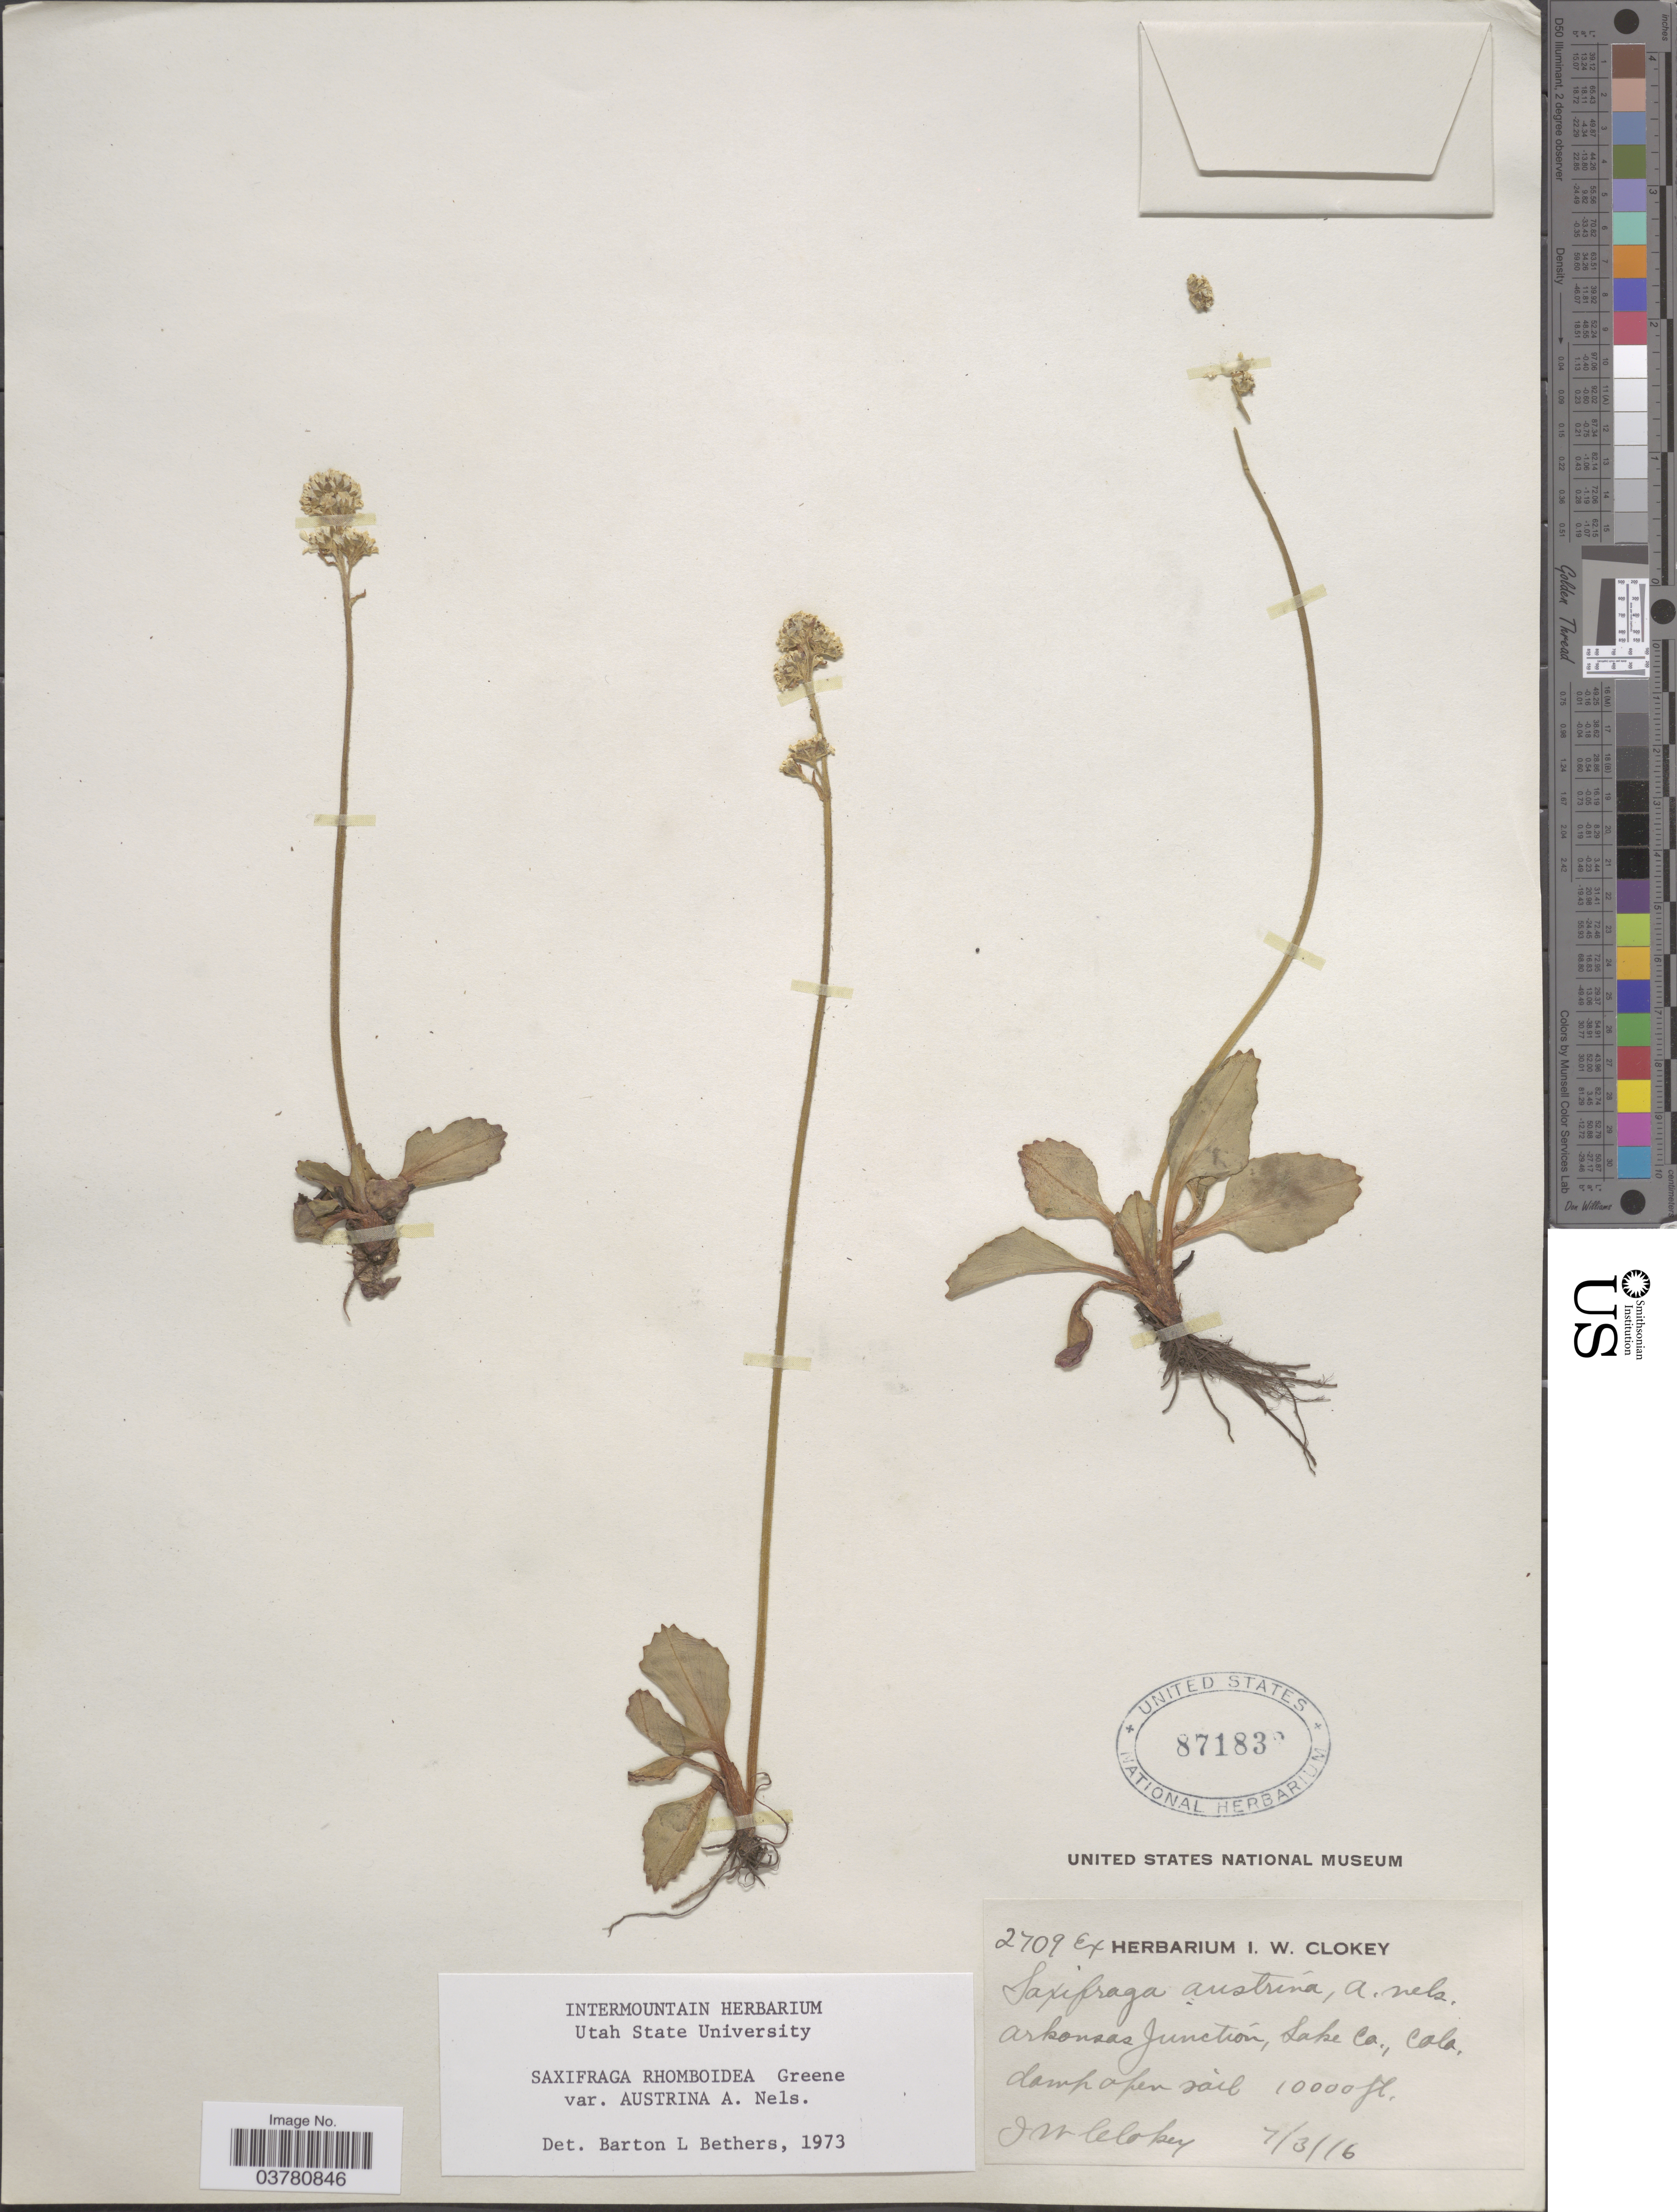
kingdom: Plantae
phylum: Tracheophyta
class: Magnoliopsida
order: Saxifragales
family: Saxifragaceae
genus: Micranthes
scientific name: Micranthes rhomboidea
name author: (Greene) Small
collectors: I. W. Clokey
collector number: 2709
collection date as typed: Transcribed d/m/y: 3/7/16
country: United States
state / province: Colorado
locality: Arkansas Junction, Lake Co.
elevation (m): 3048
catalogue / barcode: US 871882